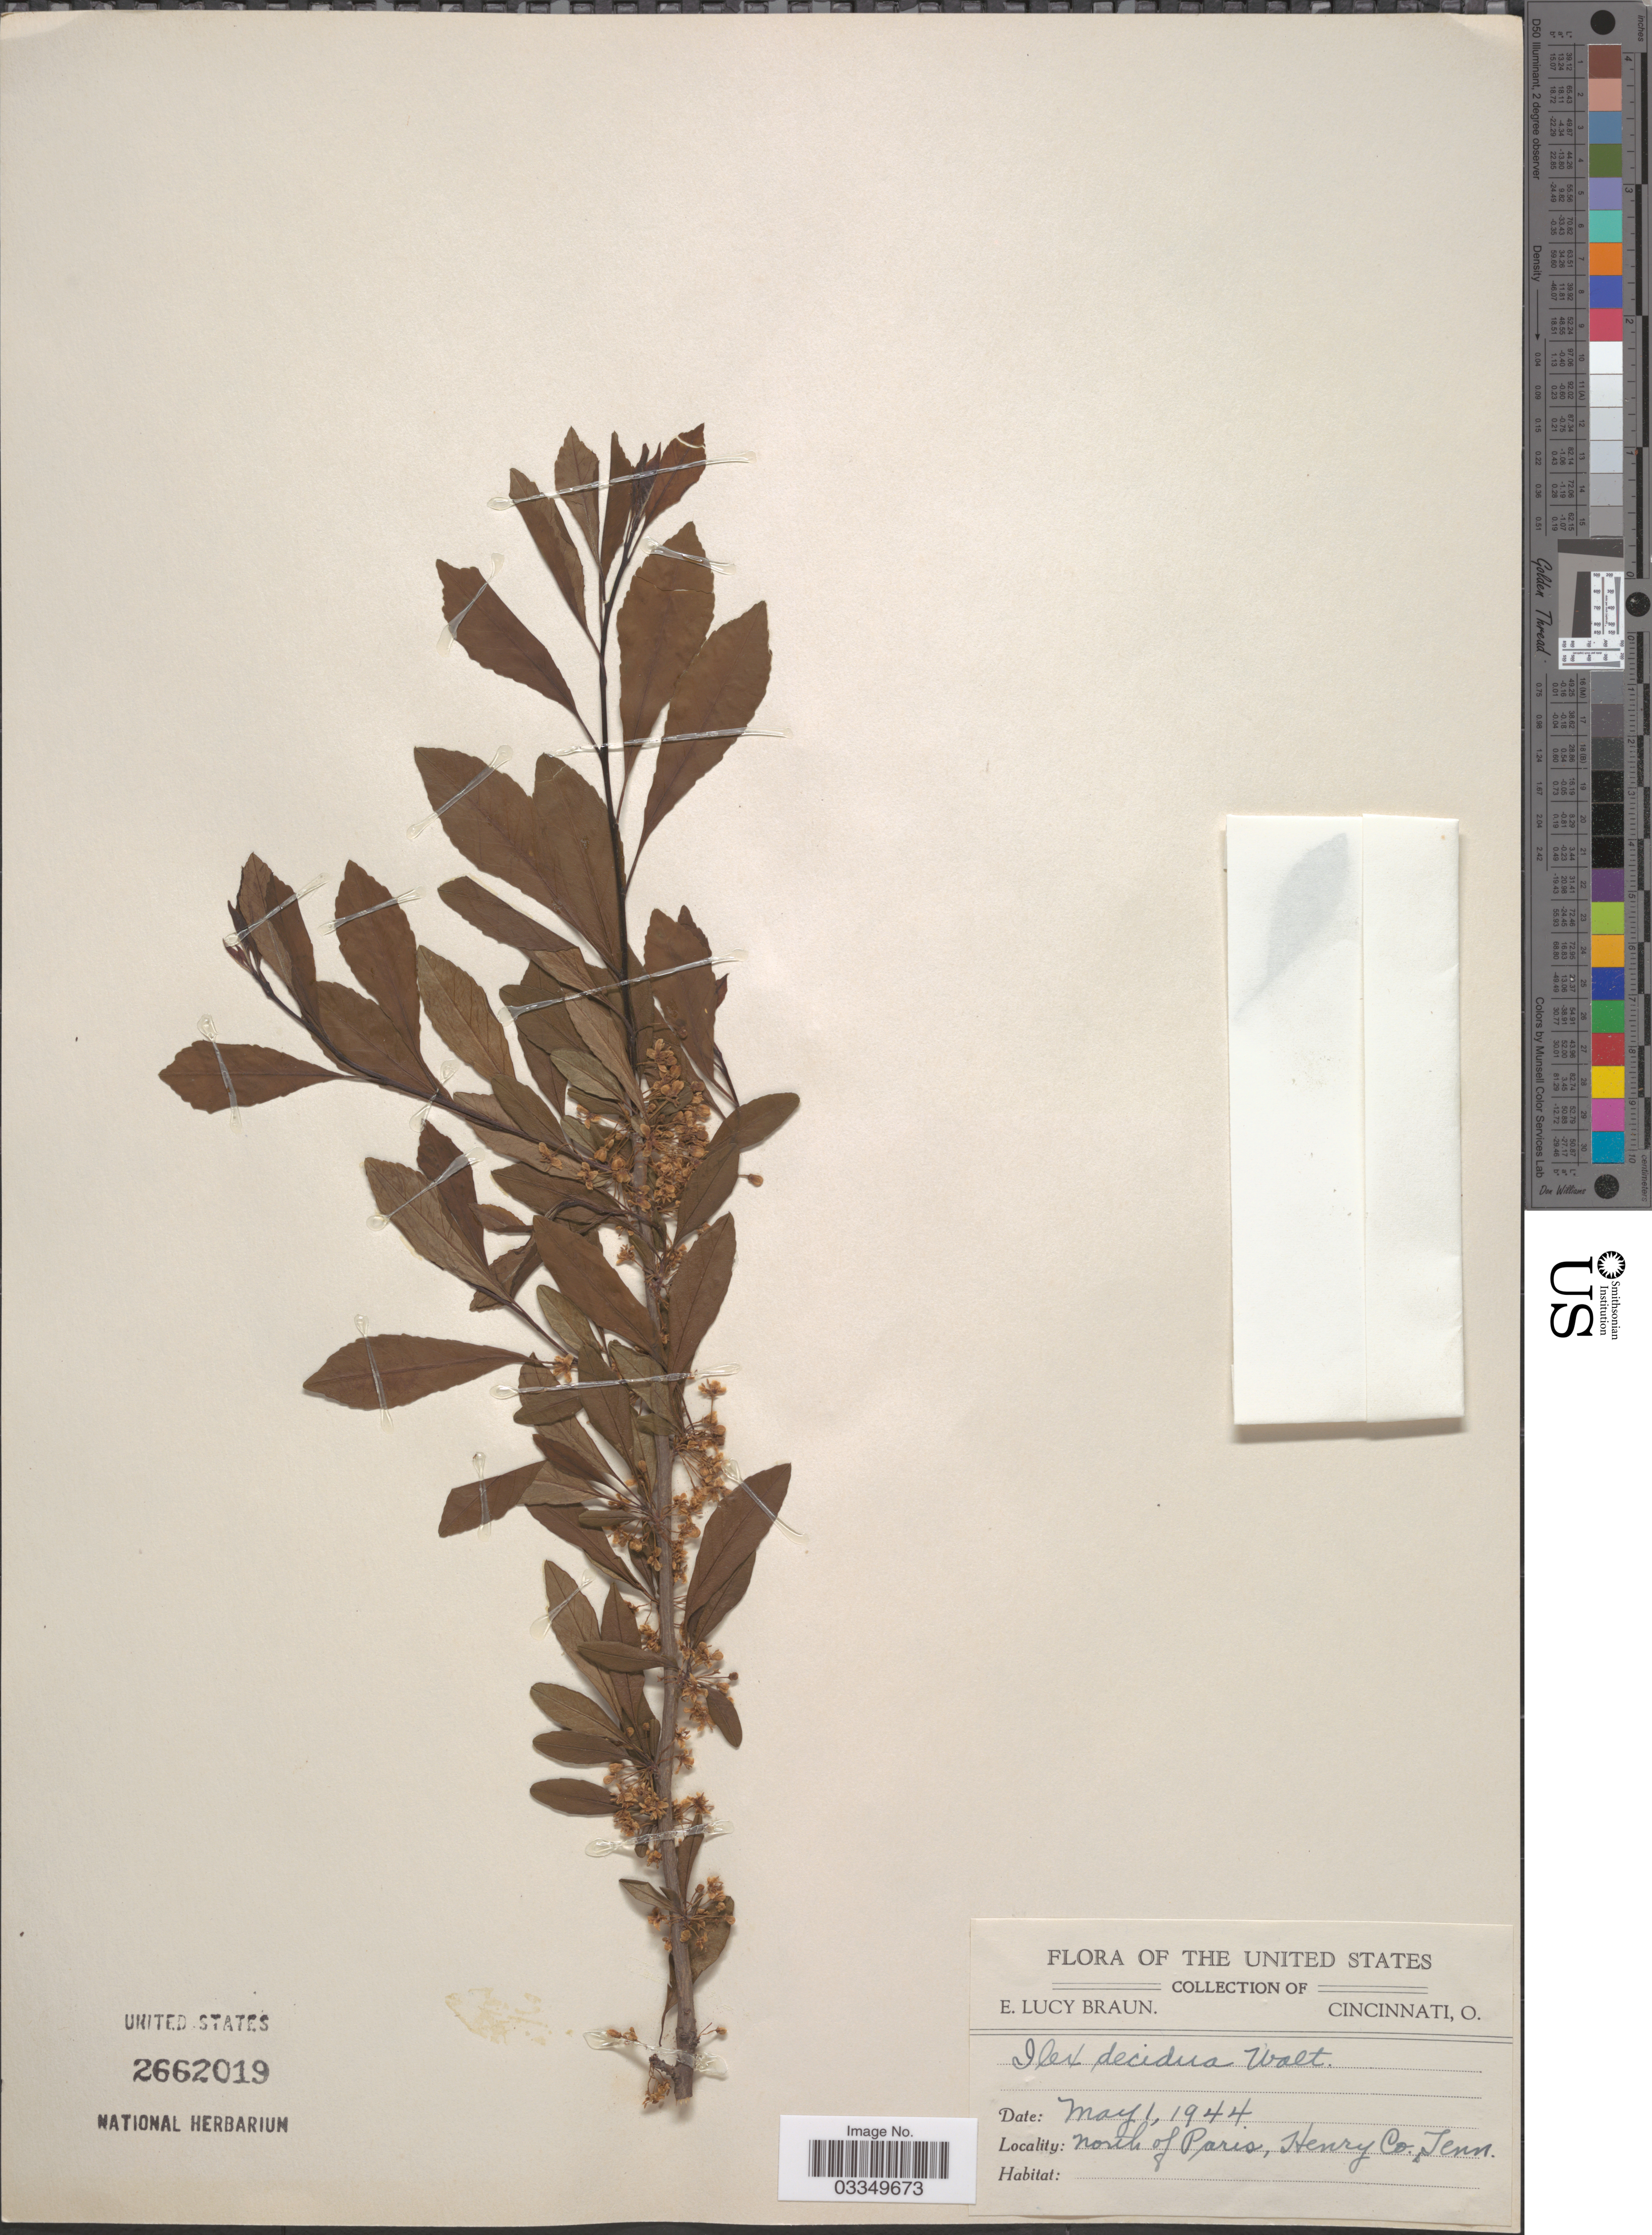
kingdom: Plantae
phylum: Tracheophyta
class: Magnoliopsida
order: Aquifoliales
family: Aquifoliaceae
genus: Ilex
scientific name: Ilex decidua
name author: Walter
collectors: E. L. Braun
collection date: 1944-05-01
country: United States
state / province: Tennessee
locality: North of Paris, Henry Co.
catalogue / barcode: US 2662019